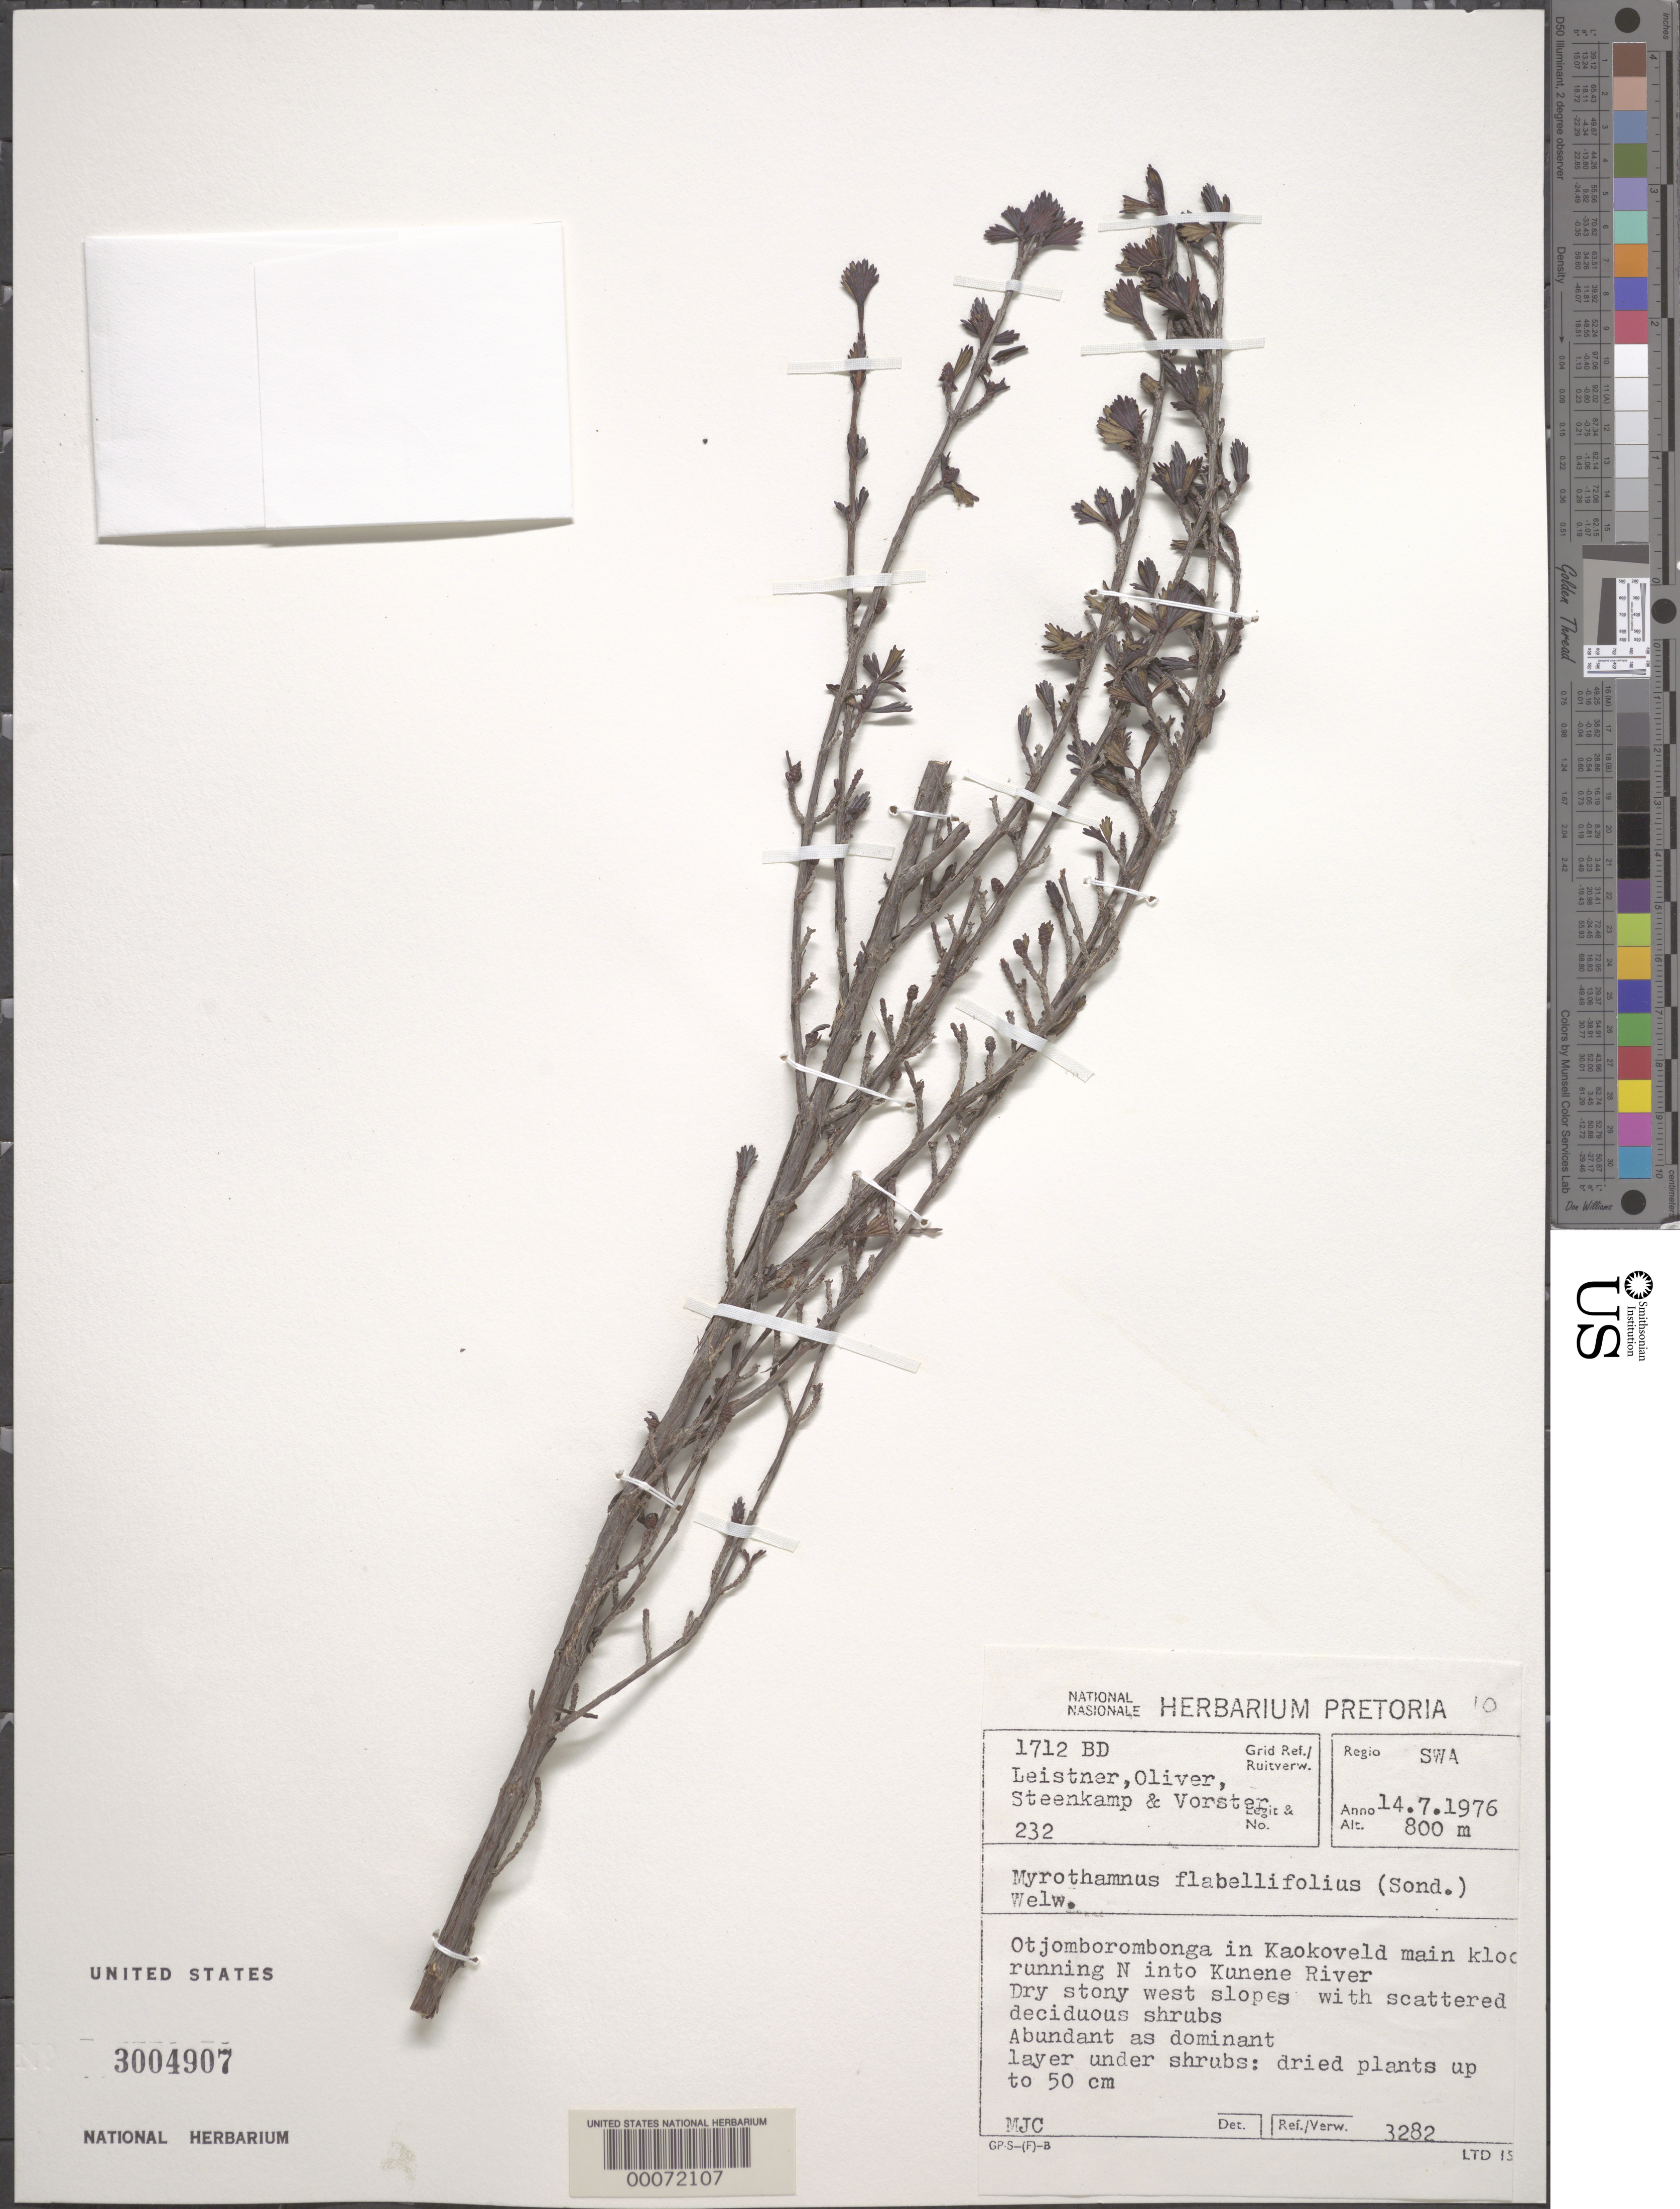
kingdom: Plantae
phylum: Tracheophyta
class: Magnoliopsida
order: Gunnerales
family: Myrothamnaceae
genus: Myrothamnus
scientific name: Myrothamnus flabellifolius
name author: Welw.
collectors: O. Leistner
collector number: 232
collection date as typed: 14 Jul 1976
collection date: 1976-07-14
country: Namibia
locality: Otjomborombonga in koakoveld main kloof running n into kunene ri ver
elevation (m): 800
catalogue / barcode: US 3004907